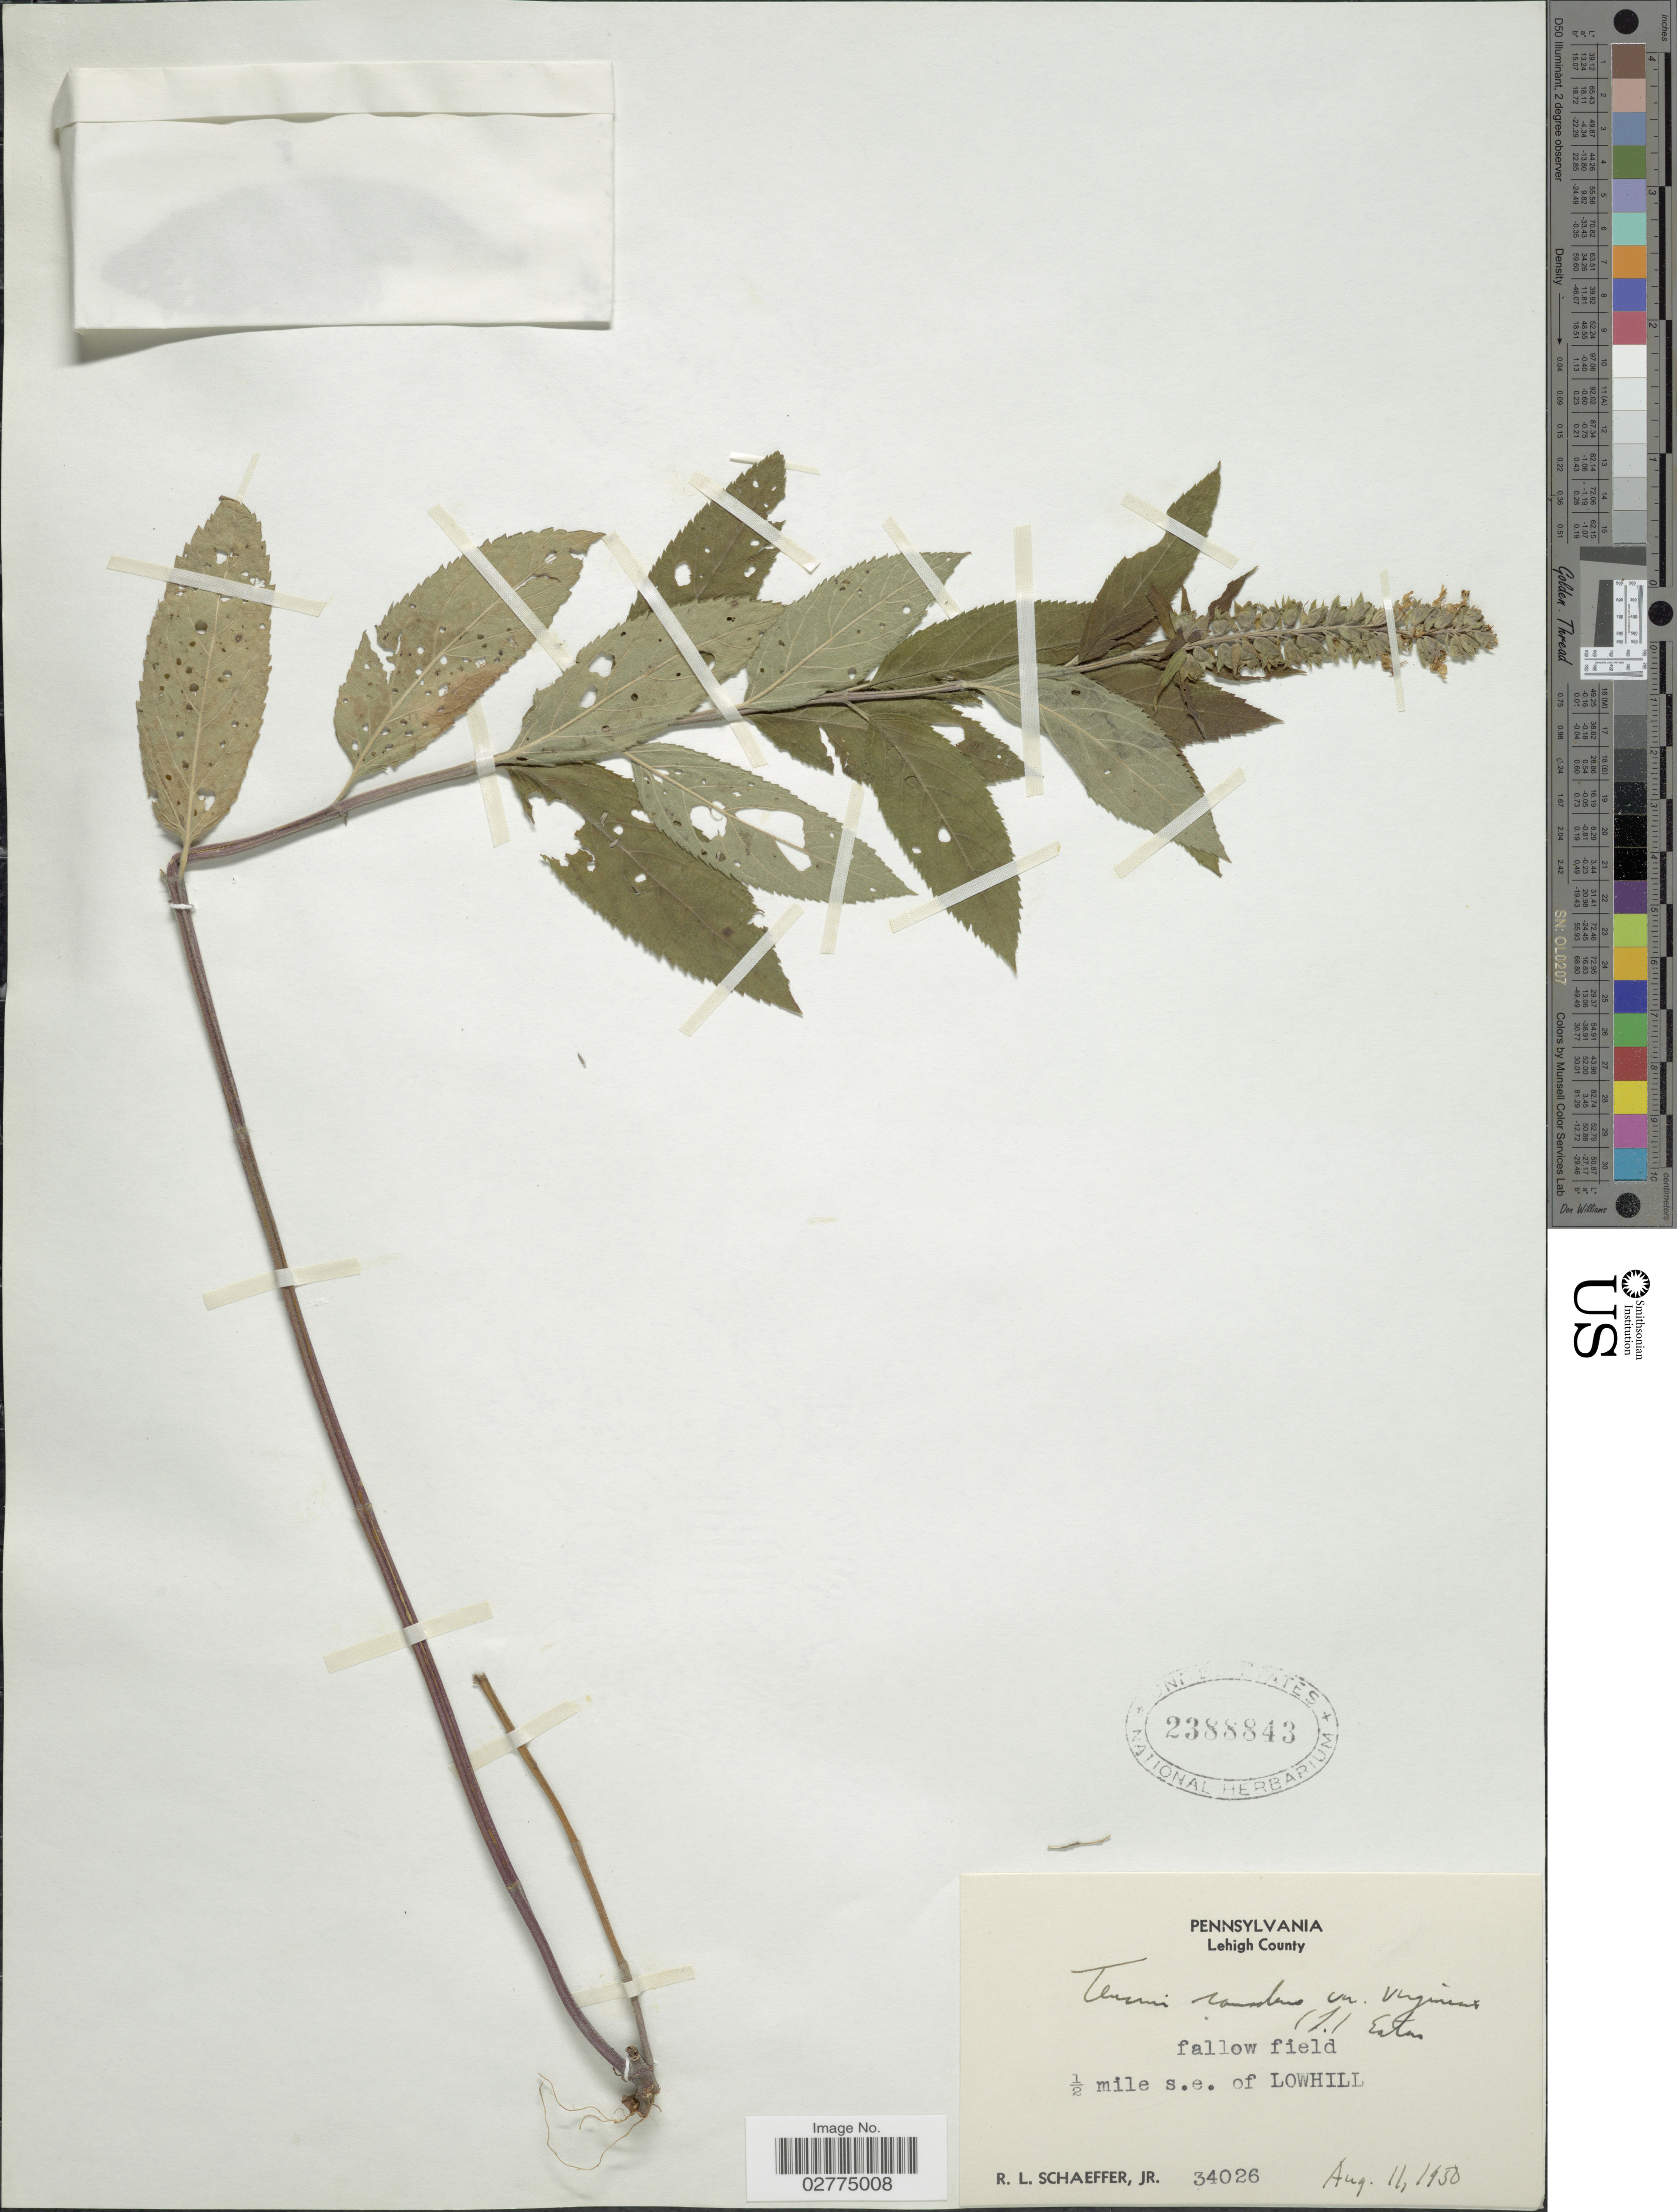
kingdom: Plantae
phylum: Tracheophyta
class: Magnoliopsida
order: Lamiales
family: Lamiaceae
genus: Teucrium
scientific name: Teucrium canadense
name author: L.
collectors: R. L. Schaeffer Jr.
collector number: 34026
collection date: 1950-08-11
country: United States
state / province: Pennsylvania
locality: Lehigh County. Fallow field, ½ mile s.e. of Lowhill.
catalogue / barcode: US 2388843